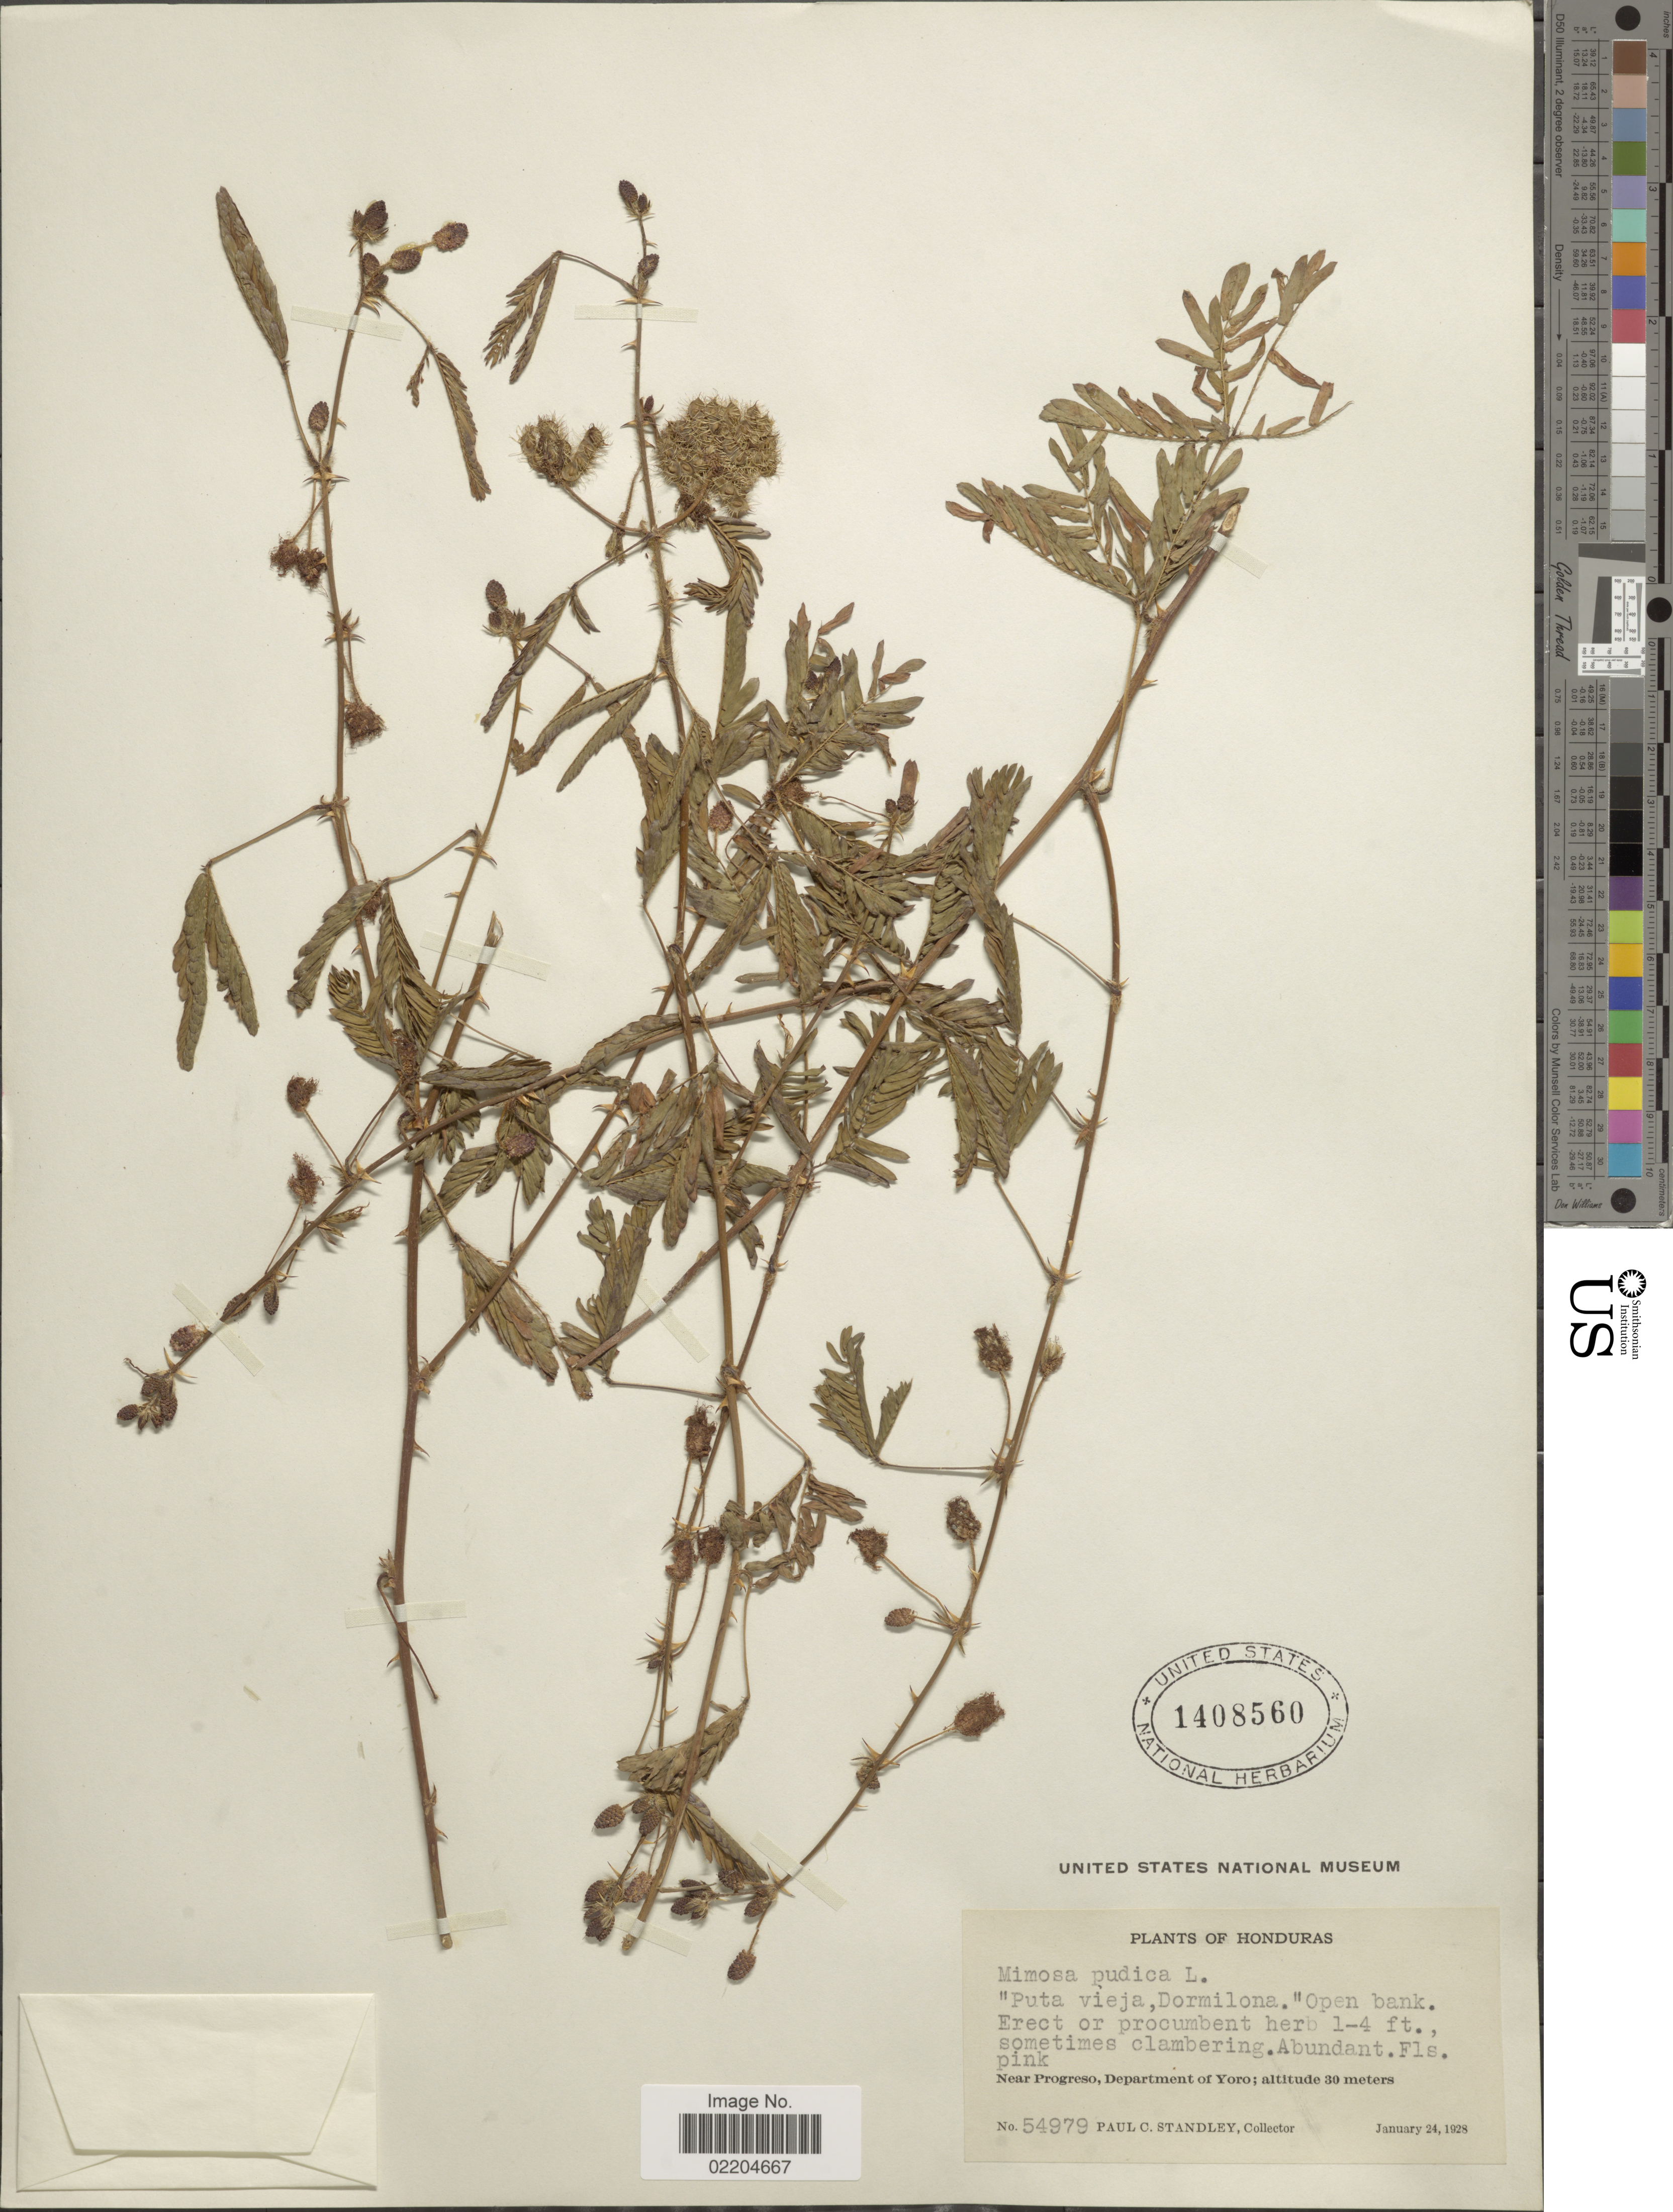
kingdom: Plantae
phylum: Tracheophyta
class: Magnoliopsida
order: Fabales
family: Fabaceae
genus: Mimosa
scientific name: Mimosa pudica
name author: L.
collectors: P. C. Standley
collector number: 54979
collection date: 1928-01-24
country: Honduras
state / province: Yoro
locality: Near Progreso, Department of Yoro.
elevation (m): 30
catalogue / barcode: US 1408560